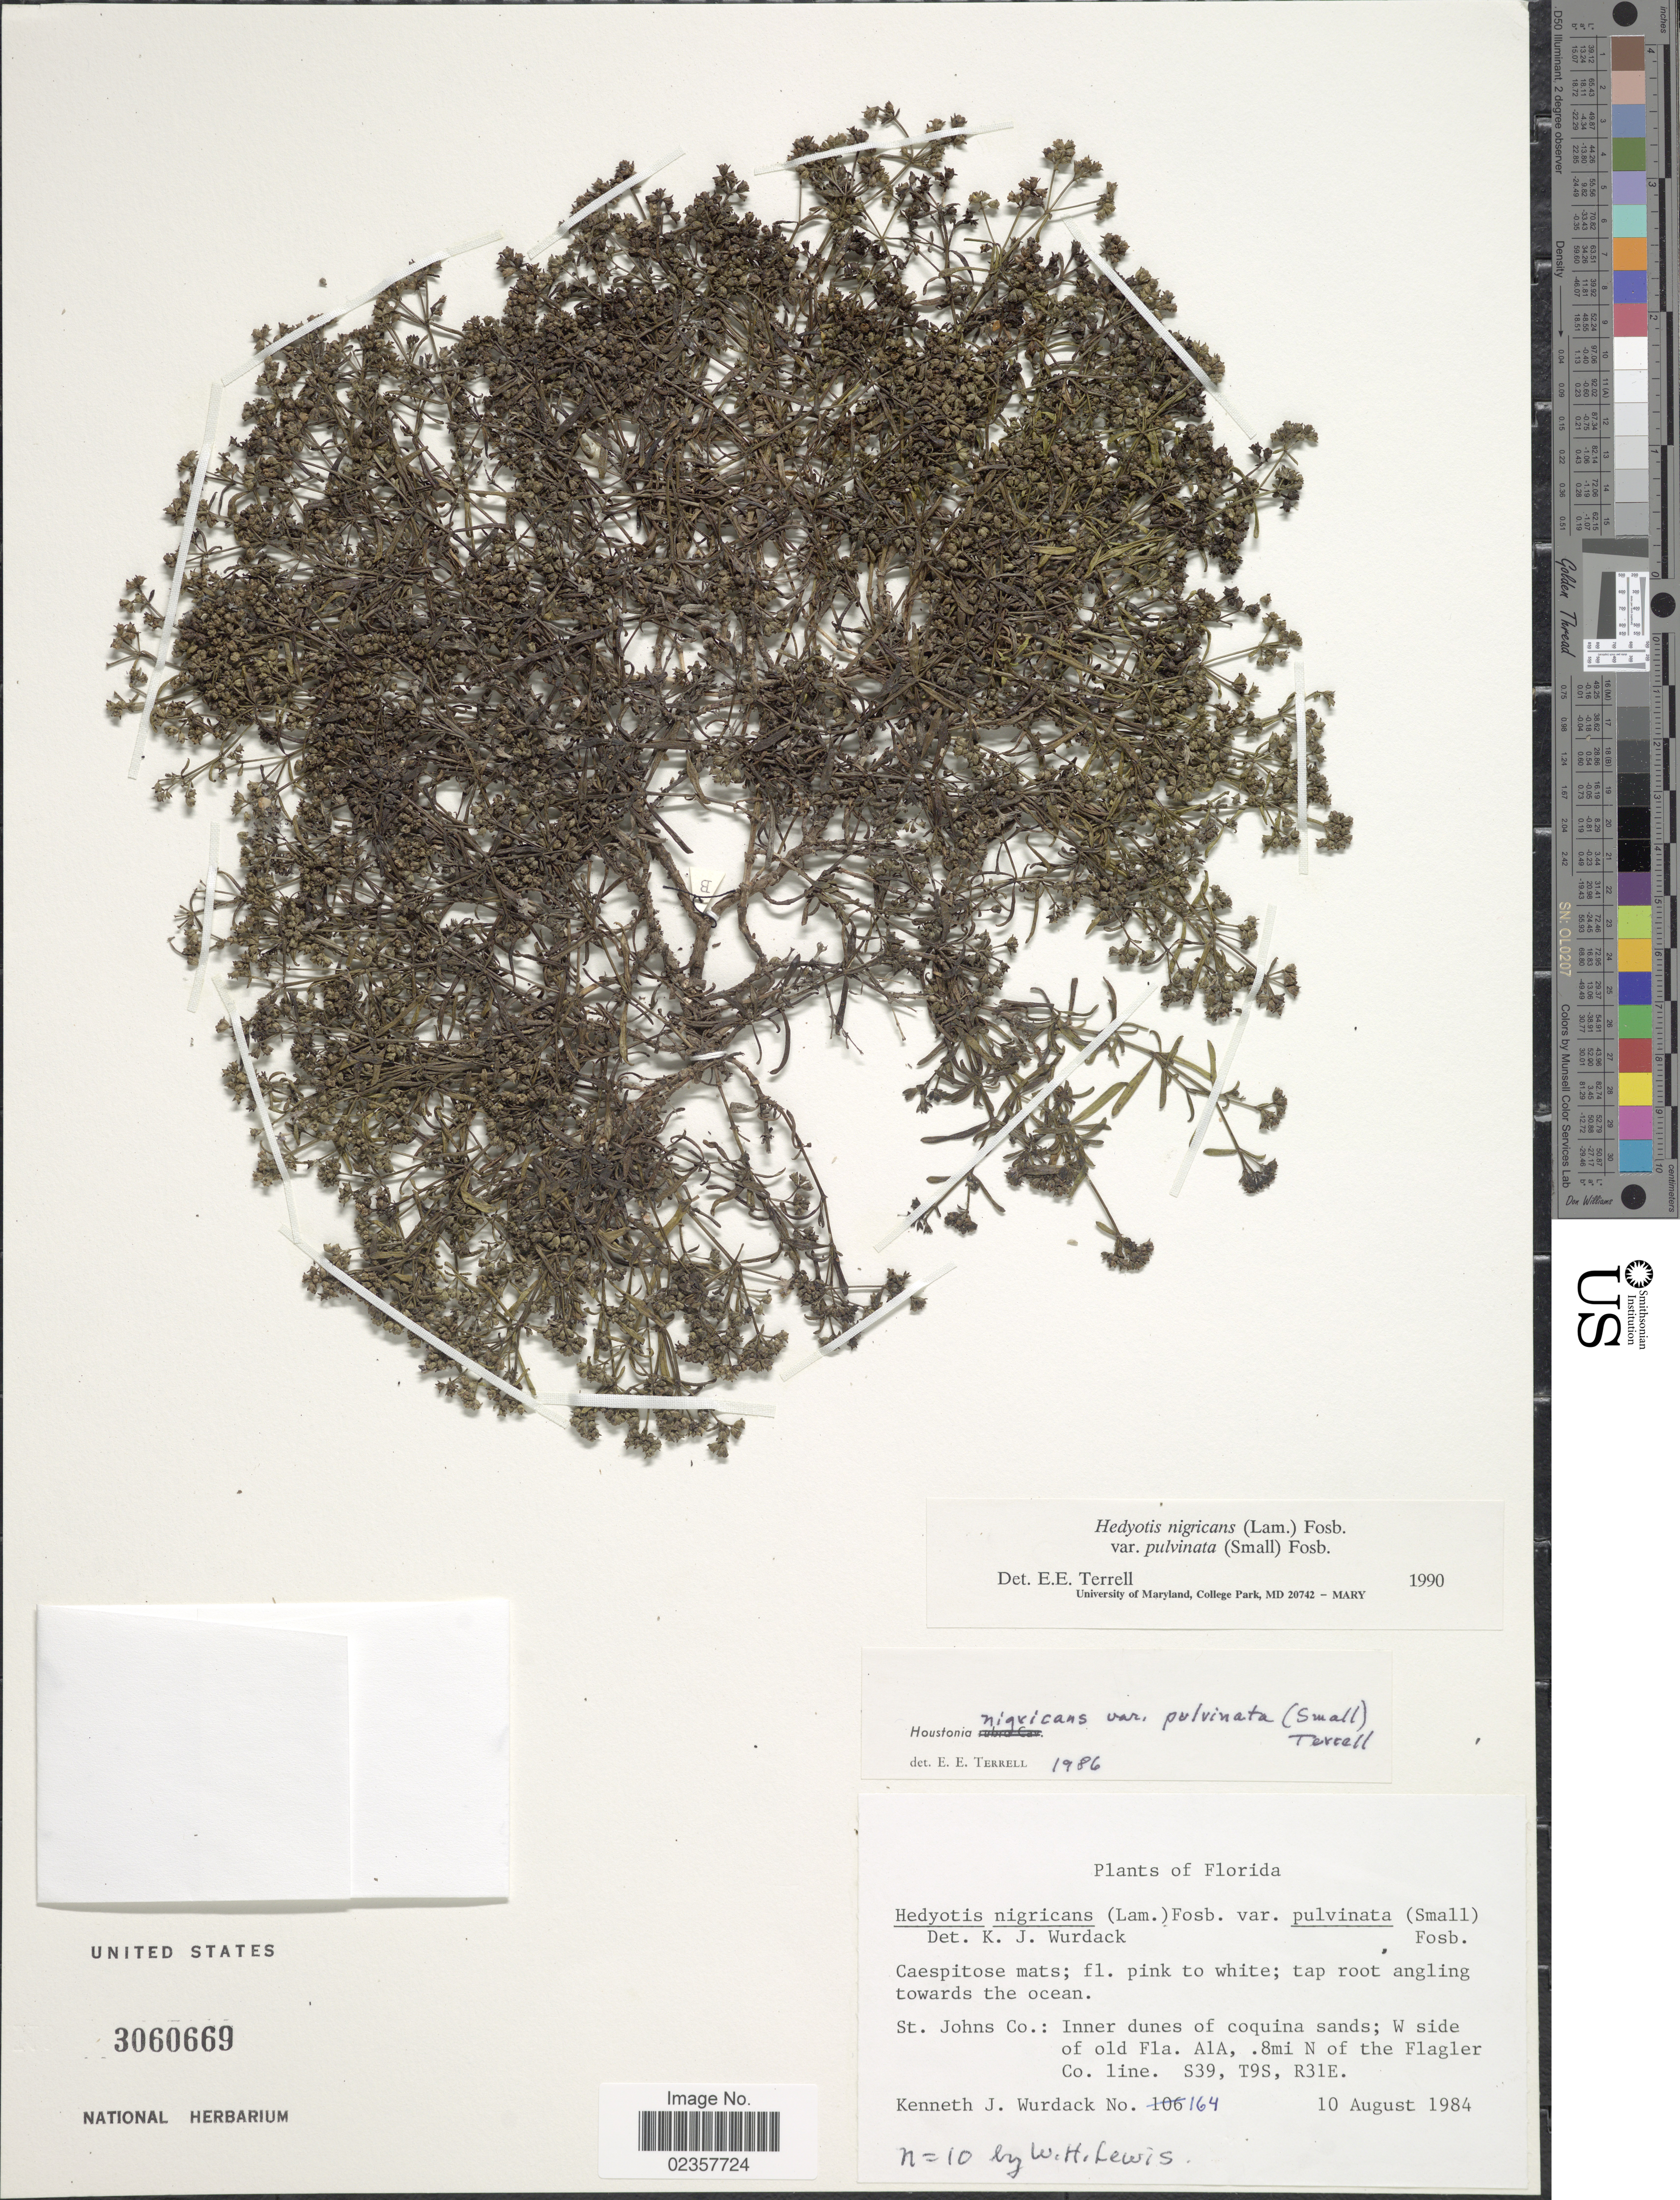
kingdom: Plantae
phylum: Tracheophyta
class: Magnoliopsida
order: Gentianales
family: Rubiaceae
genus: Houstonia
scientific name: Houstonia nigricans var. pulvinata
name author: (Small) Terrell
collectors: K. Wurdack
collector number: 164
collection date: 1984-08-10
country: United States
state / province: Florida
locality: St, Johns Co.: Inner dunes of coquina sands; W side of old Fla. A1A. .8 mi N of the Flagler Co. line. S39, T9S, R31E.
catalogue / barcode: US 3060669